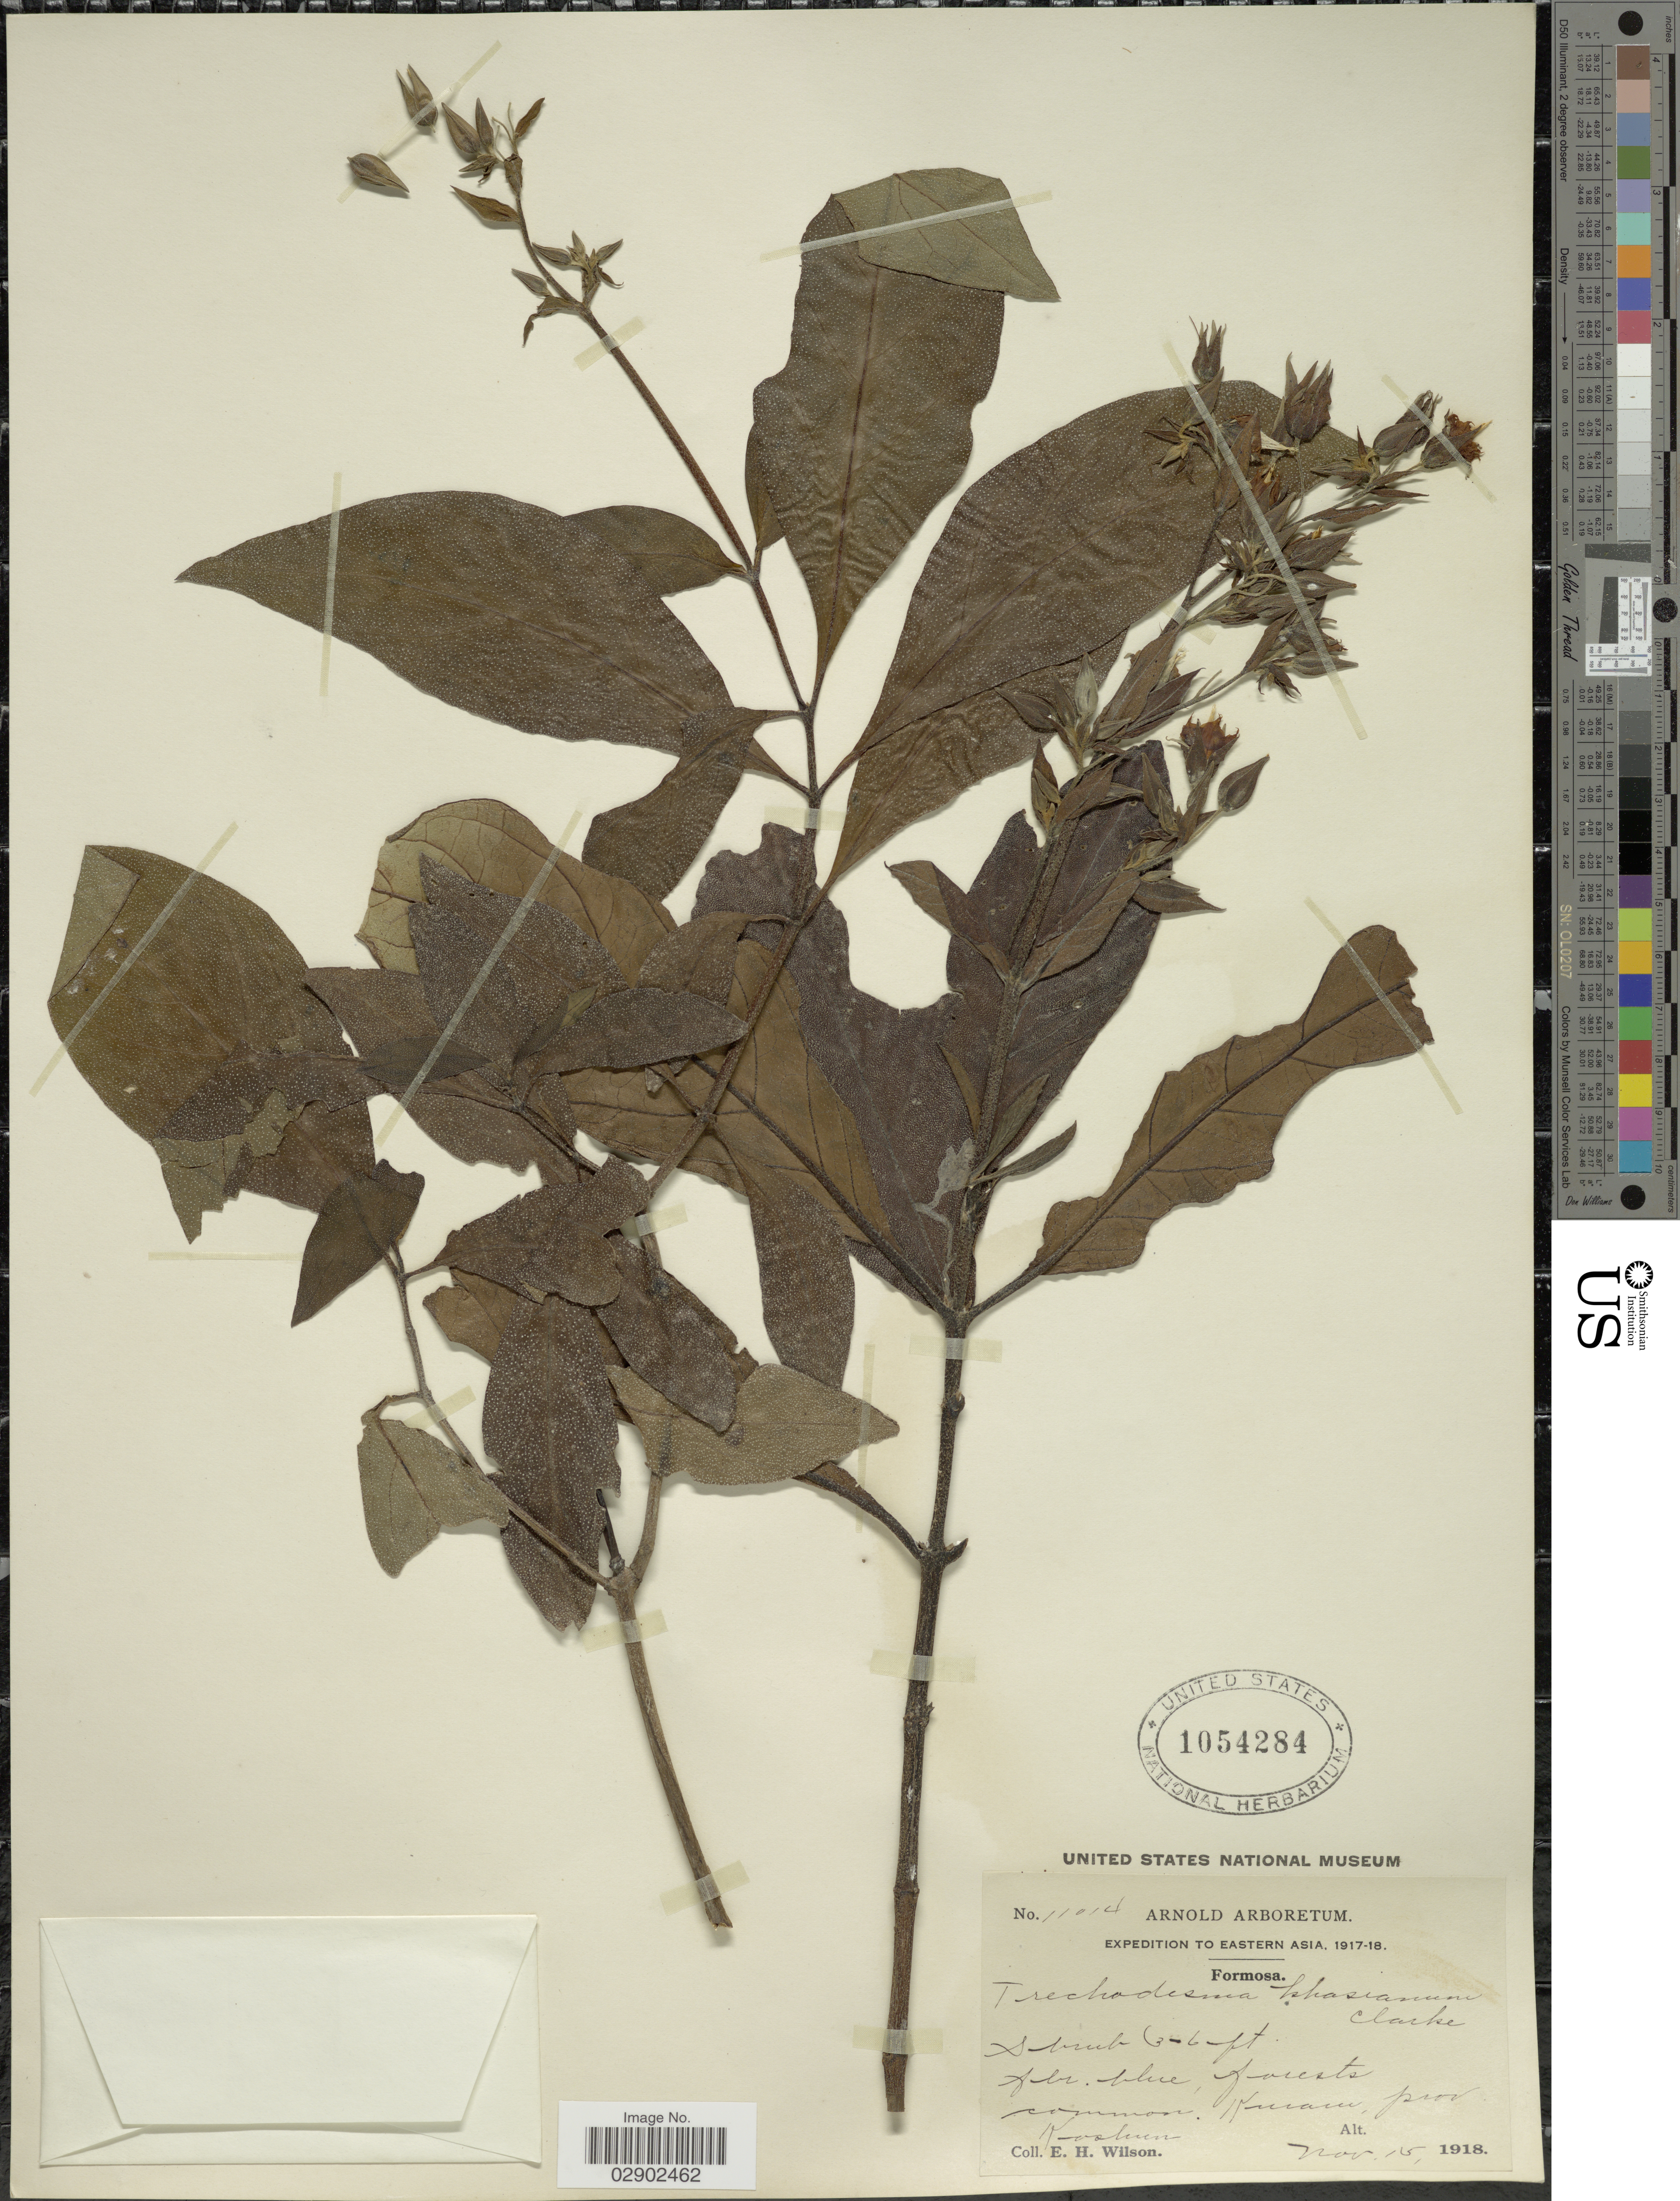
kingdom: Plantae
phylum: Tracheophyta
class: Magnoliopsida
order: Boraginales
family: Boraginaceae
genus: Trichodesma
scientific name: Trichodesma khasianum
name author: C.B. Clarke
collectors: E. Wilson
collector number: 11014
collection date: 1918-11-15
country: Taiwan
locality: Eastern Asia. Formosa. Kuraru prov. Koshun.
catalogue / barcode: US 1054284